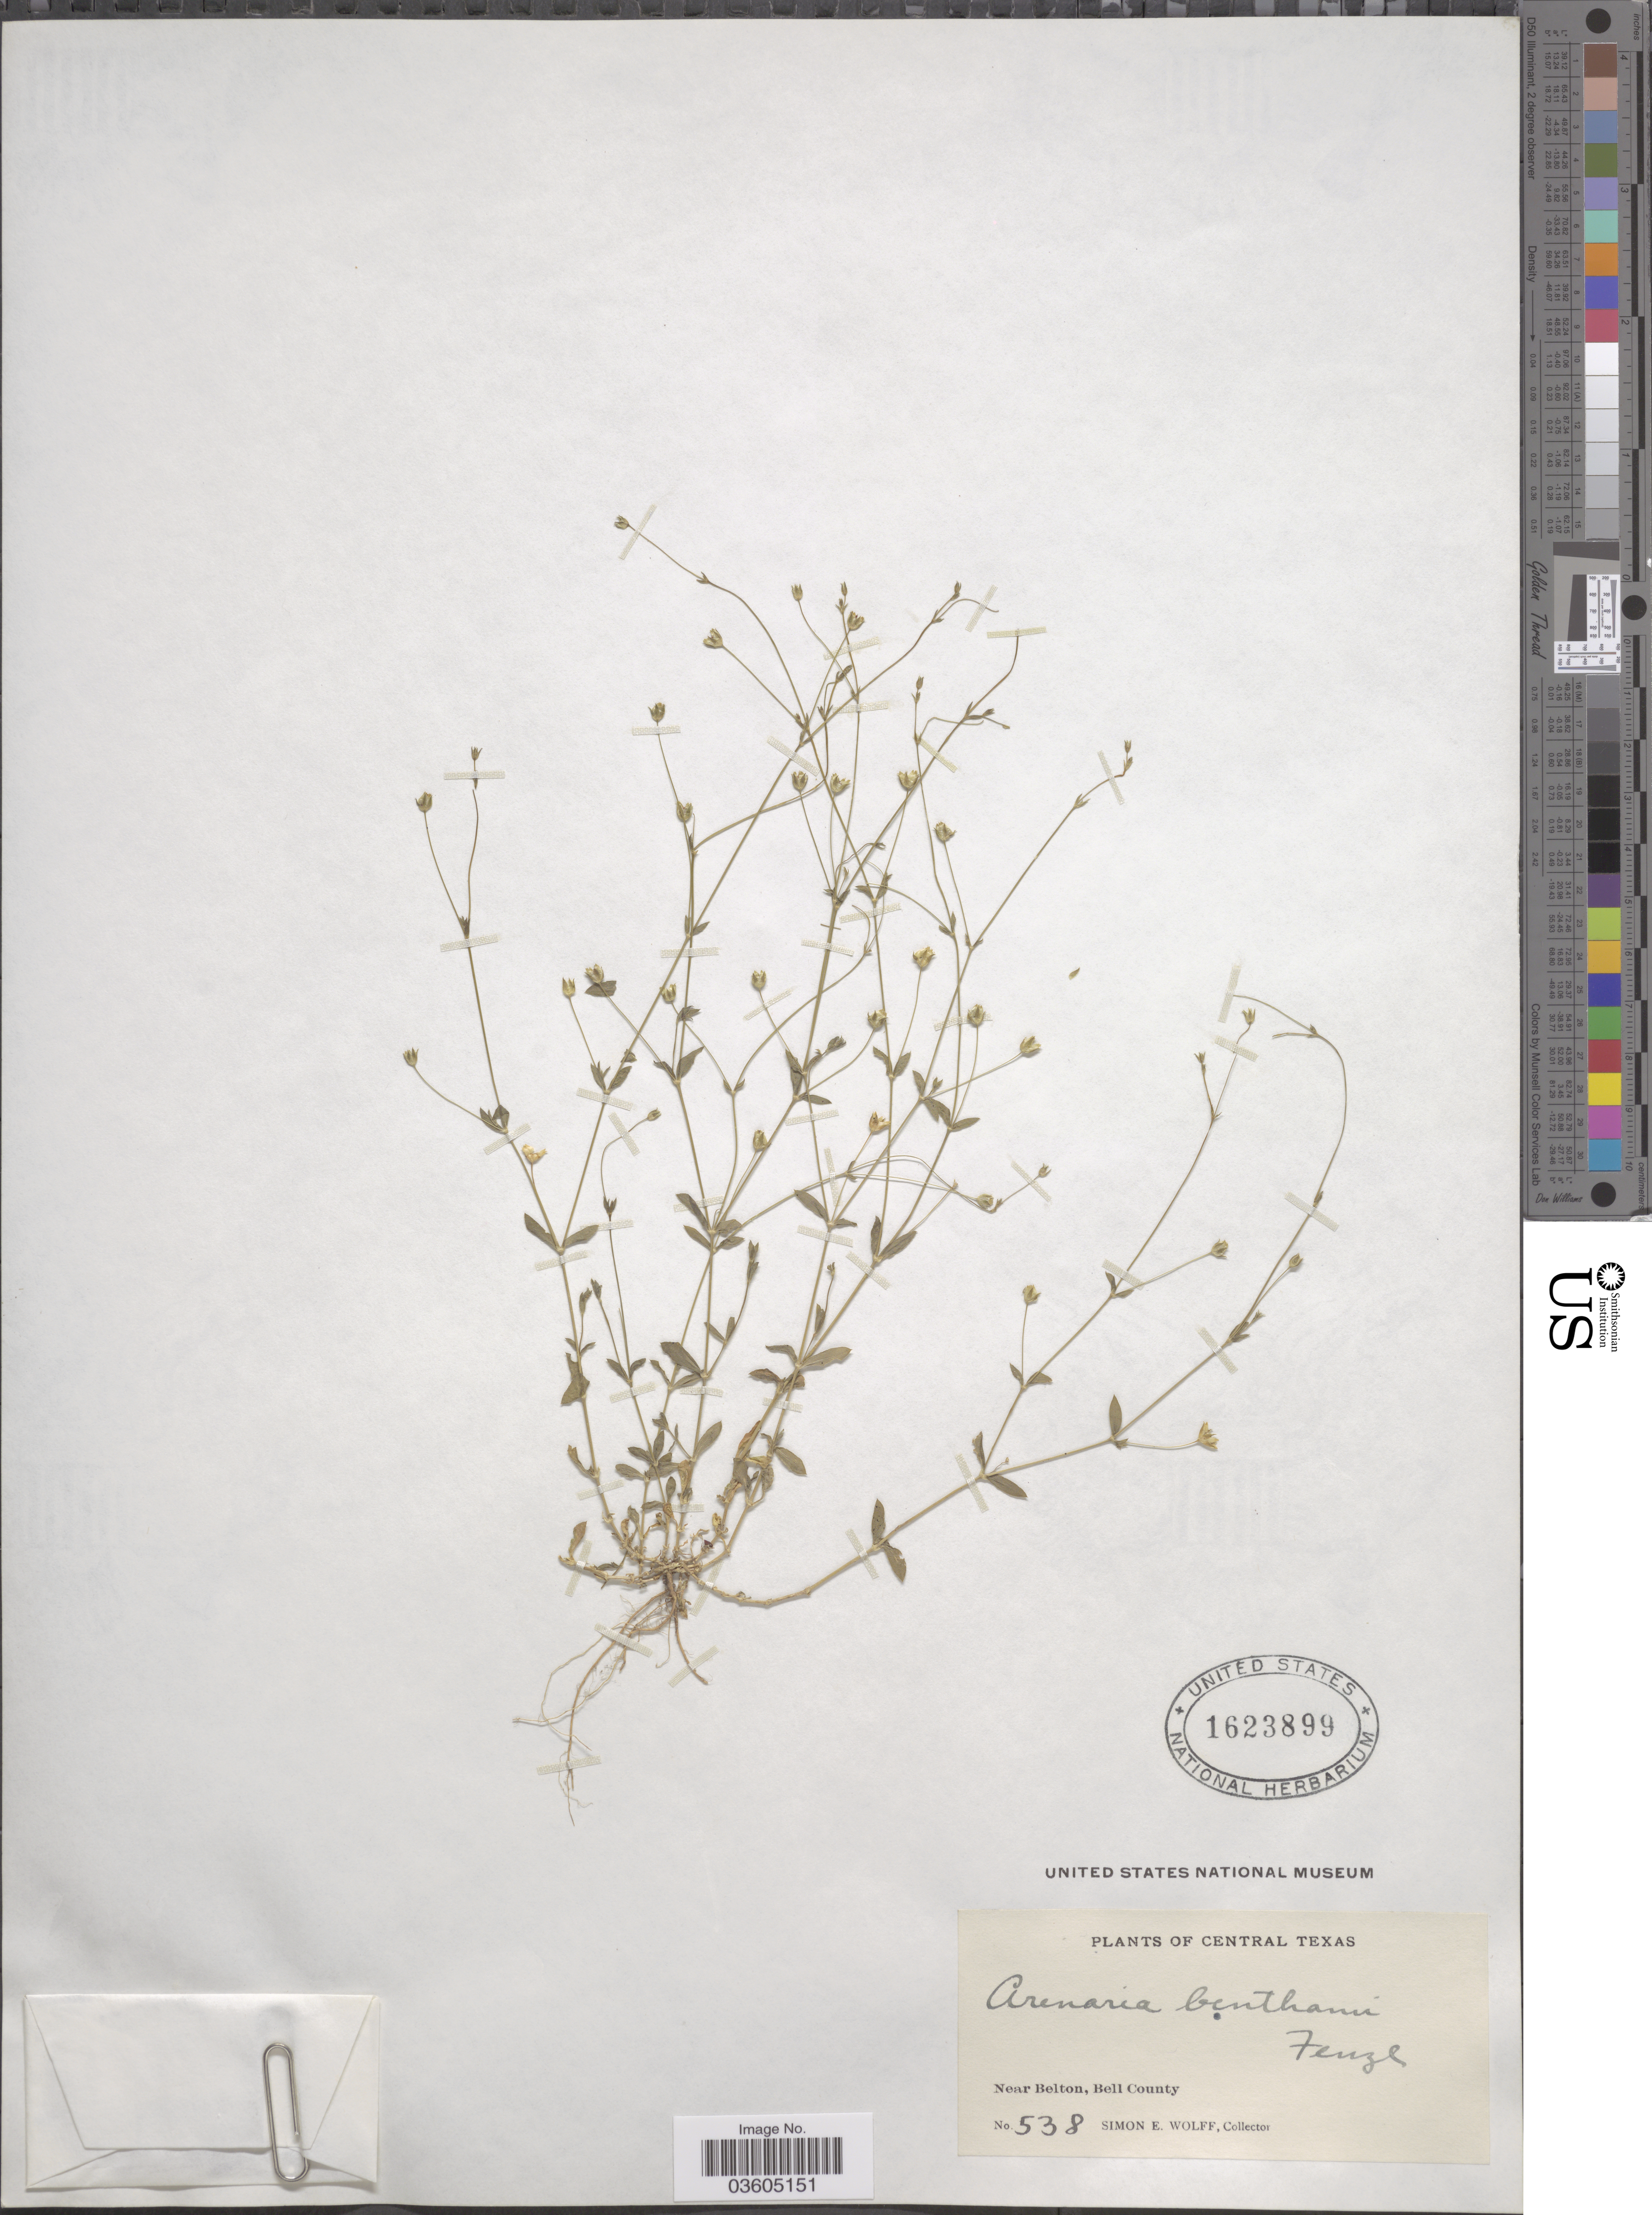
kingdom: Plantae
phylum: Tracheophyta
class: Magnoliopsida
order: Caryophyllales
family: Caryophyllaceae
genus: Arenaria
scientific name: Arenaria benthamii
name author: Fenzl ex Torr. & A. Gray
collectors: S. E. Wolff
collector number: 538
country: United States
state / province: Texas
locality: Central Texas. Near Belton, Bell County.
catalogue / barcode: US 1623899